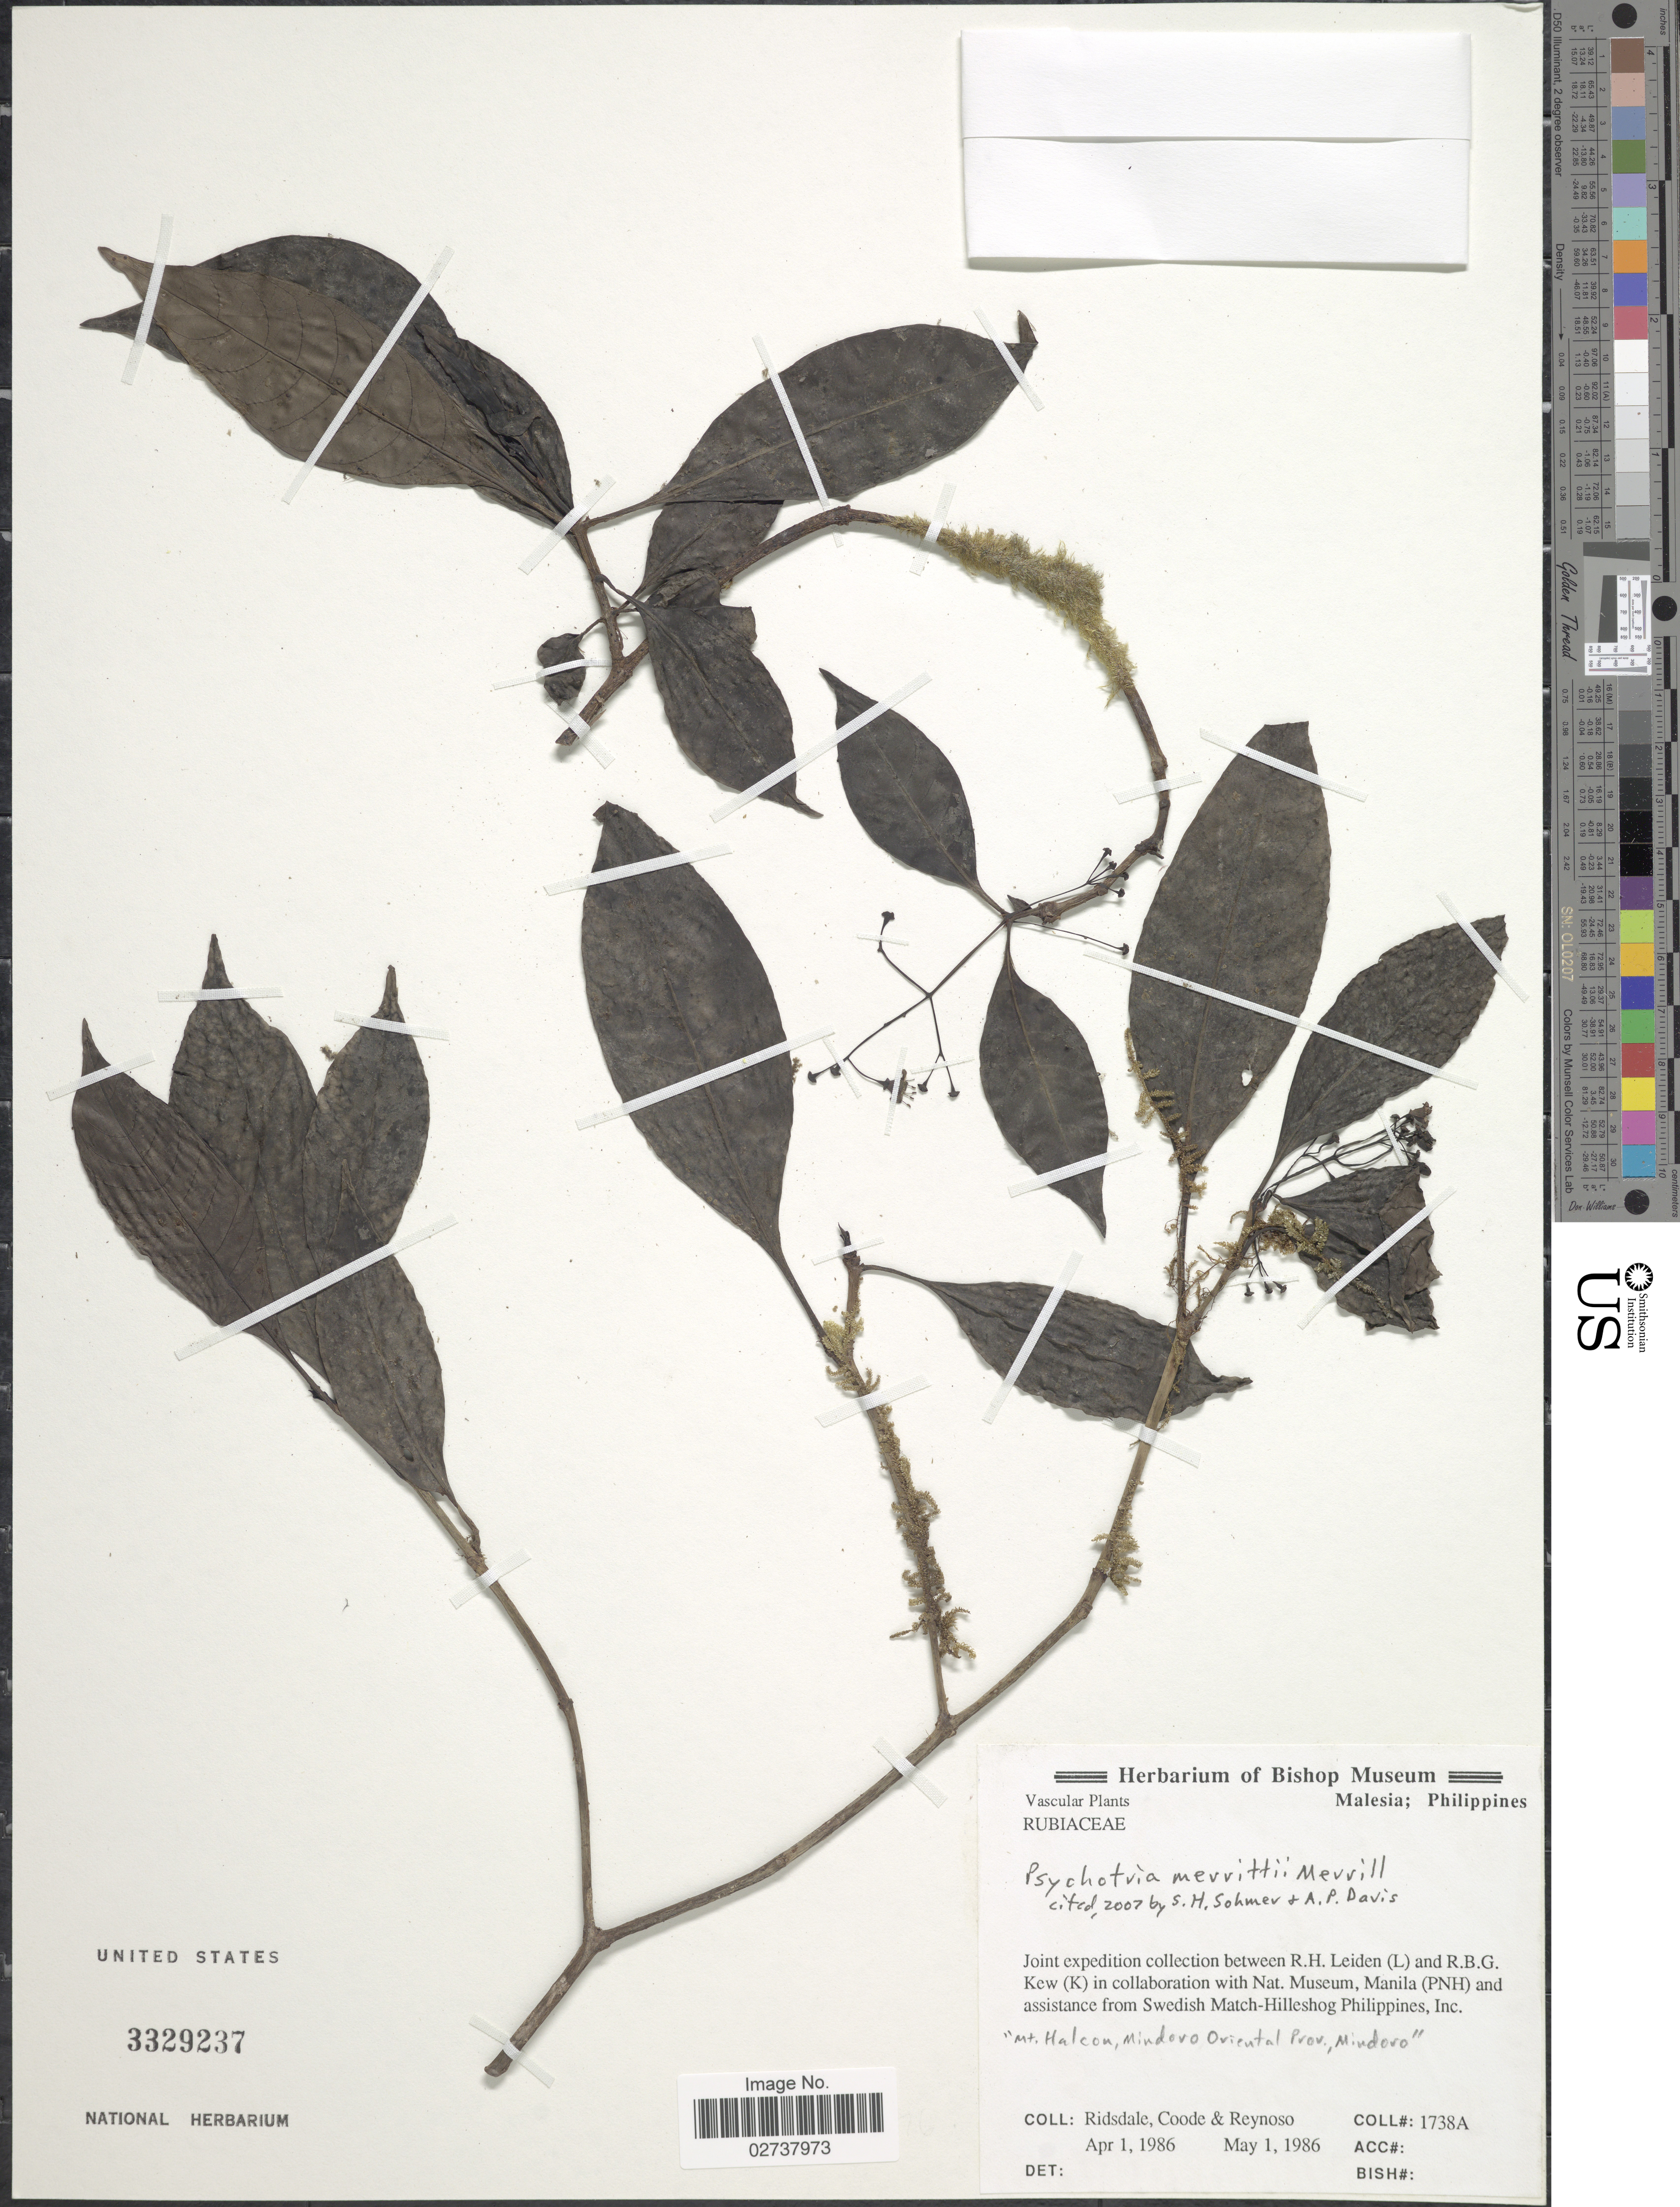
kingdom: Plantae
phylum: Tracheophyta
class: Magnoliopsida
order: Gentianales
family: Rubiaceae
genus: Psychotria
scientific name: Psychotria merrittii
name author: Merr.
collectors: -. Ridsdale, Coode & E. Reynoso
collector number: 1738A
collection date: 1986-04-01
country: Philippines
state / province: Mimaropa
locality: Mt. Halcon, Mindoro Oriental Prov., Mindoro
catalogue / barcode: US 3329237